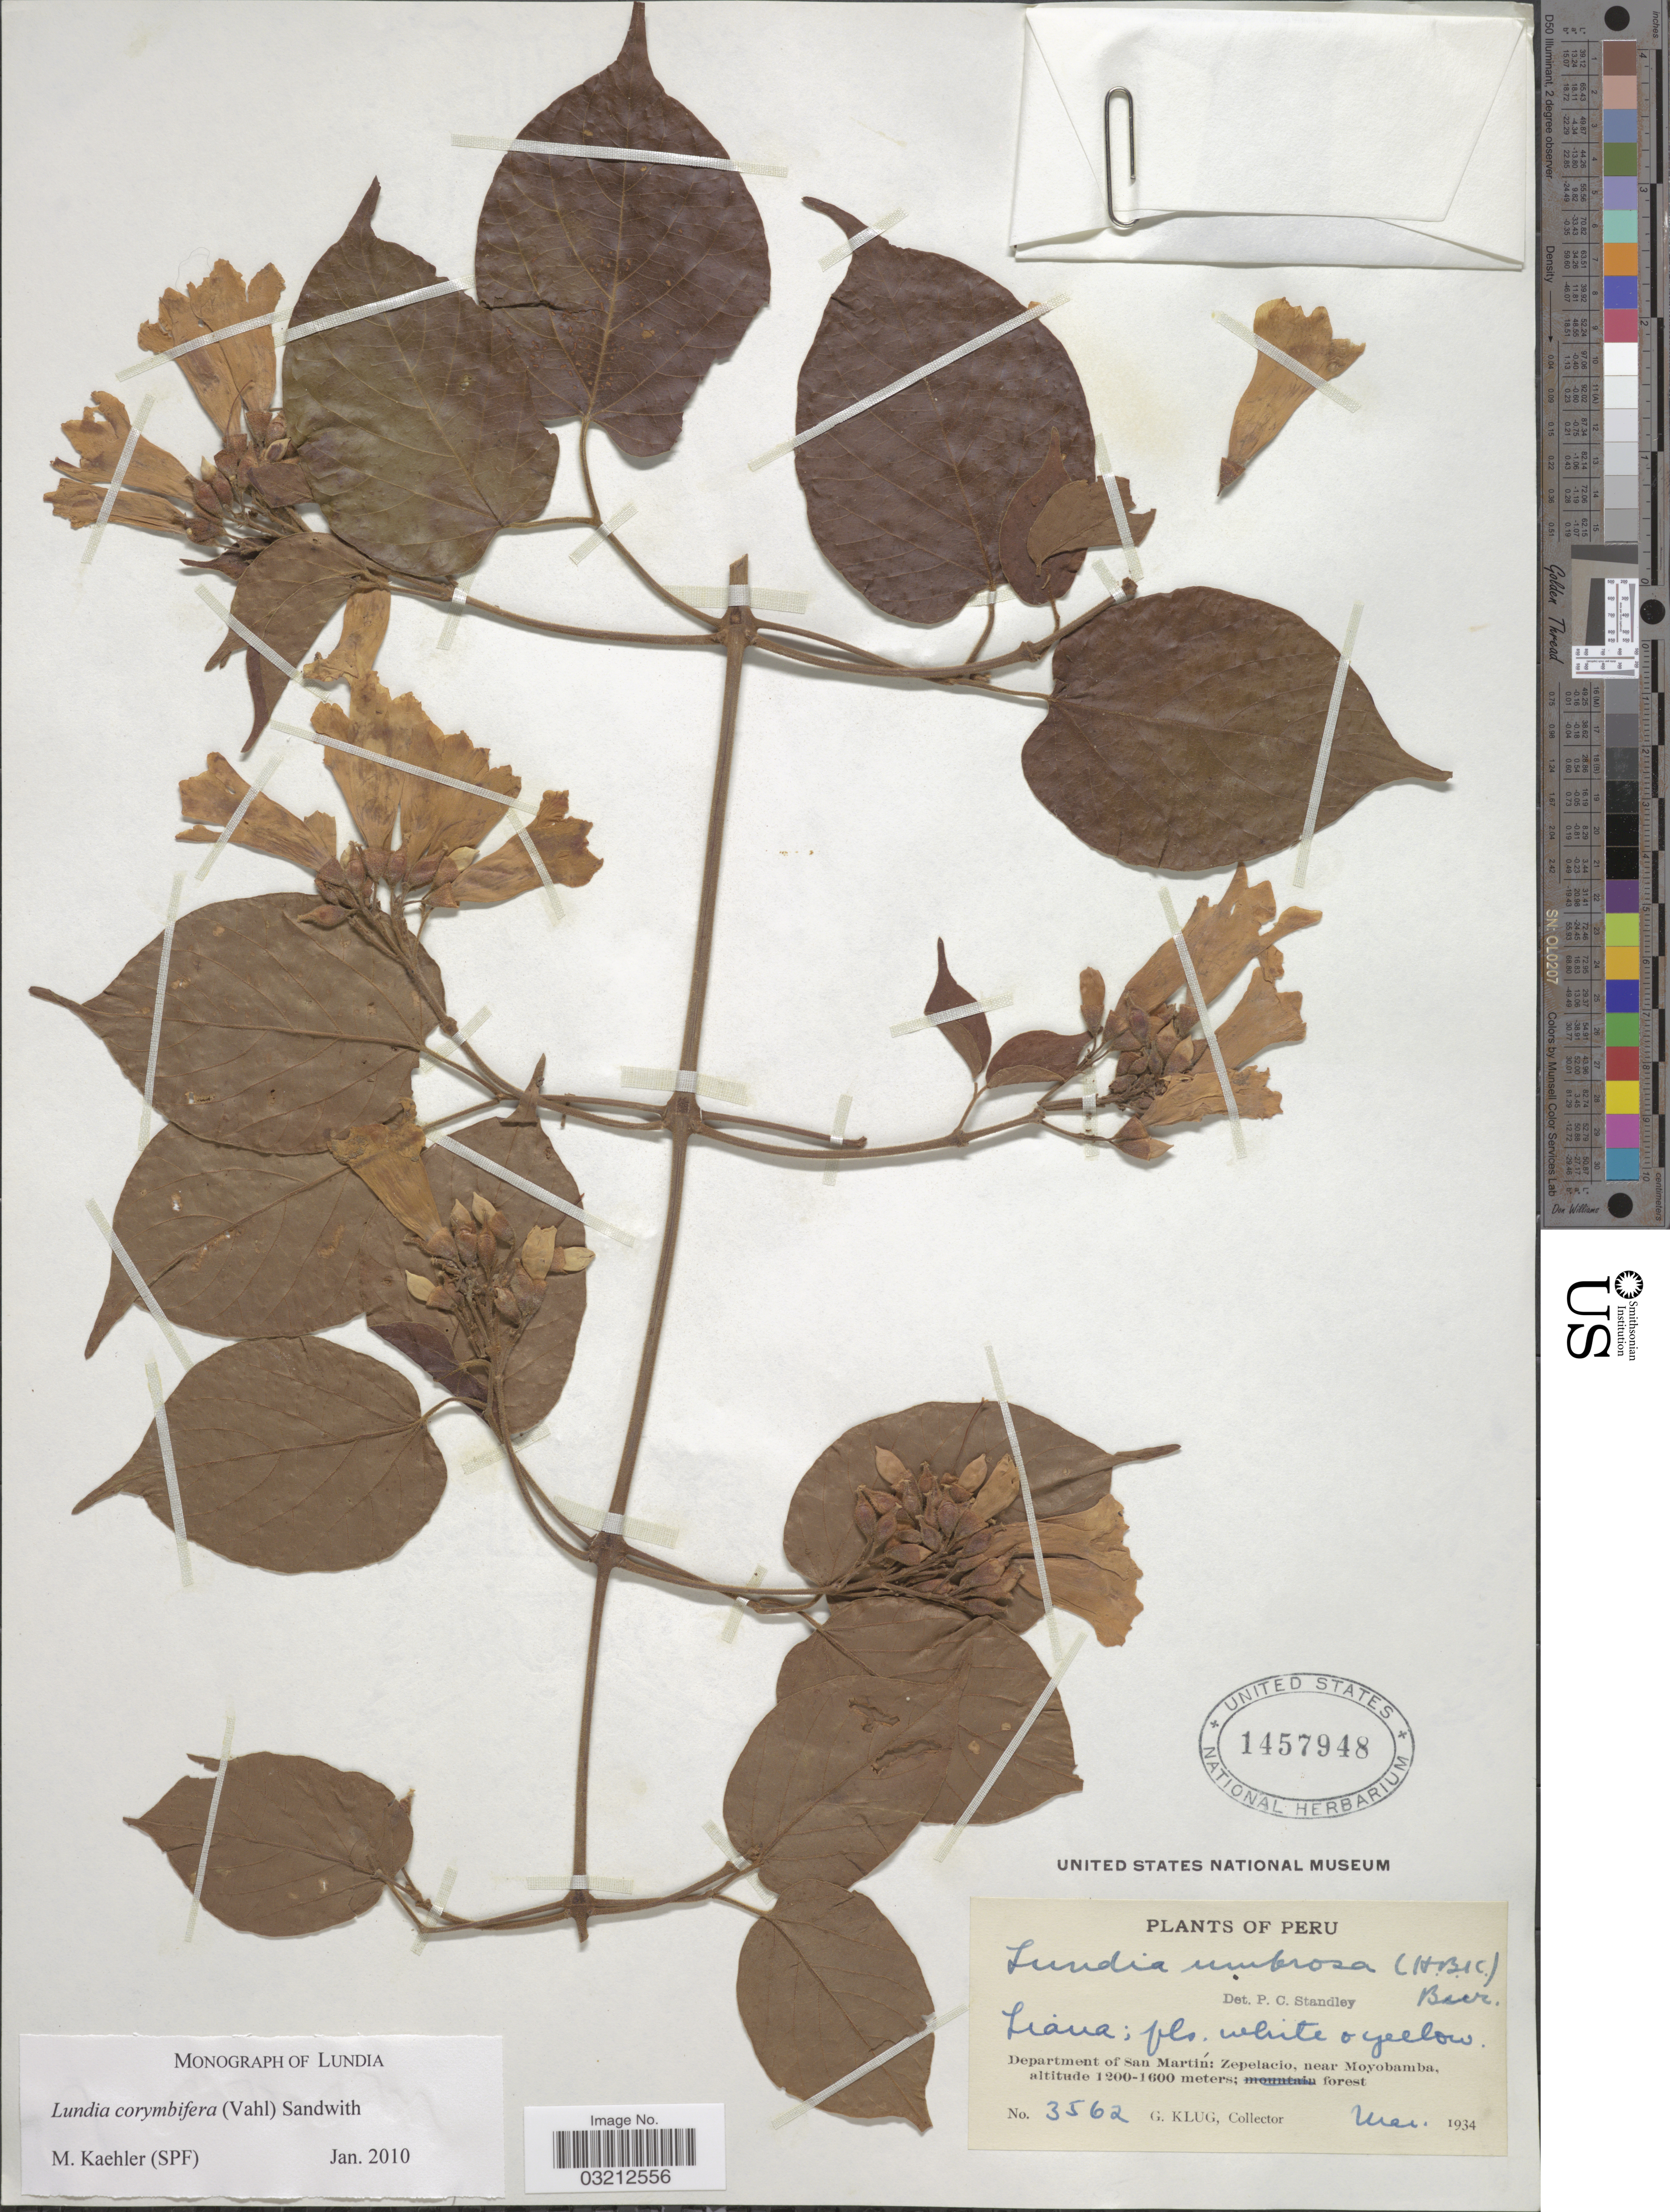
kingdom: Plantae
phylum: Tracheophyta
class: Magnoliopsida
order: Lamiales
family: Bignoniaceae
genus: Lundia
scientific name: Lundia corymbifera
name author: (Vahl) Sandwith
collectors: G. Klug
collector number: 3562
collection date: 1934-05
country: Peru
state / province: San Martín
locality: Department of San Martín: Zepelacio, near Moyobamba.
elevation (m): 1200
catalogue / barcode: US 1457948